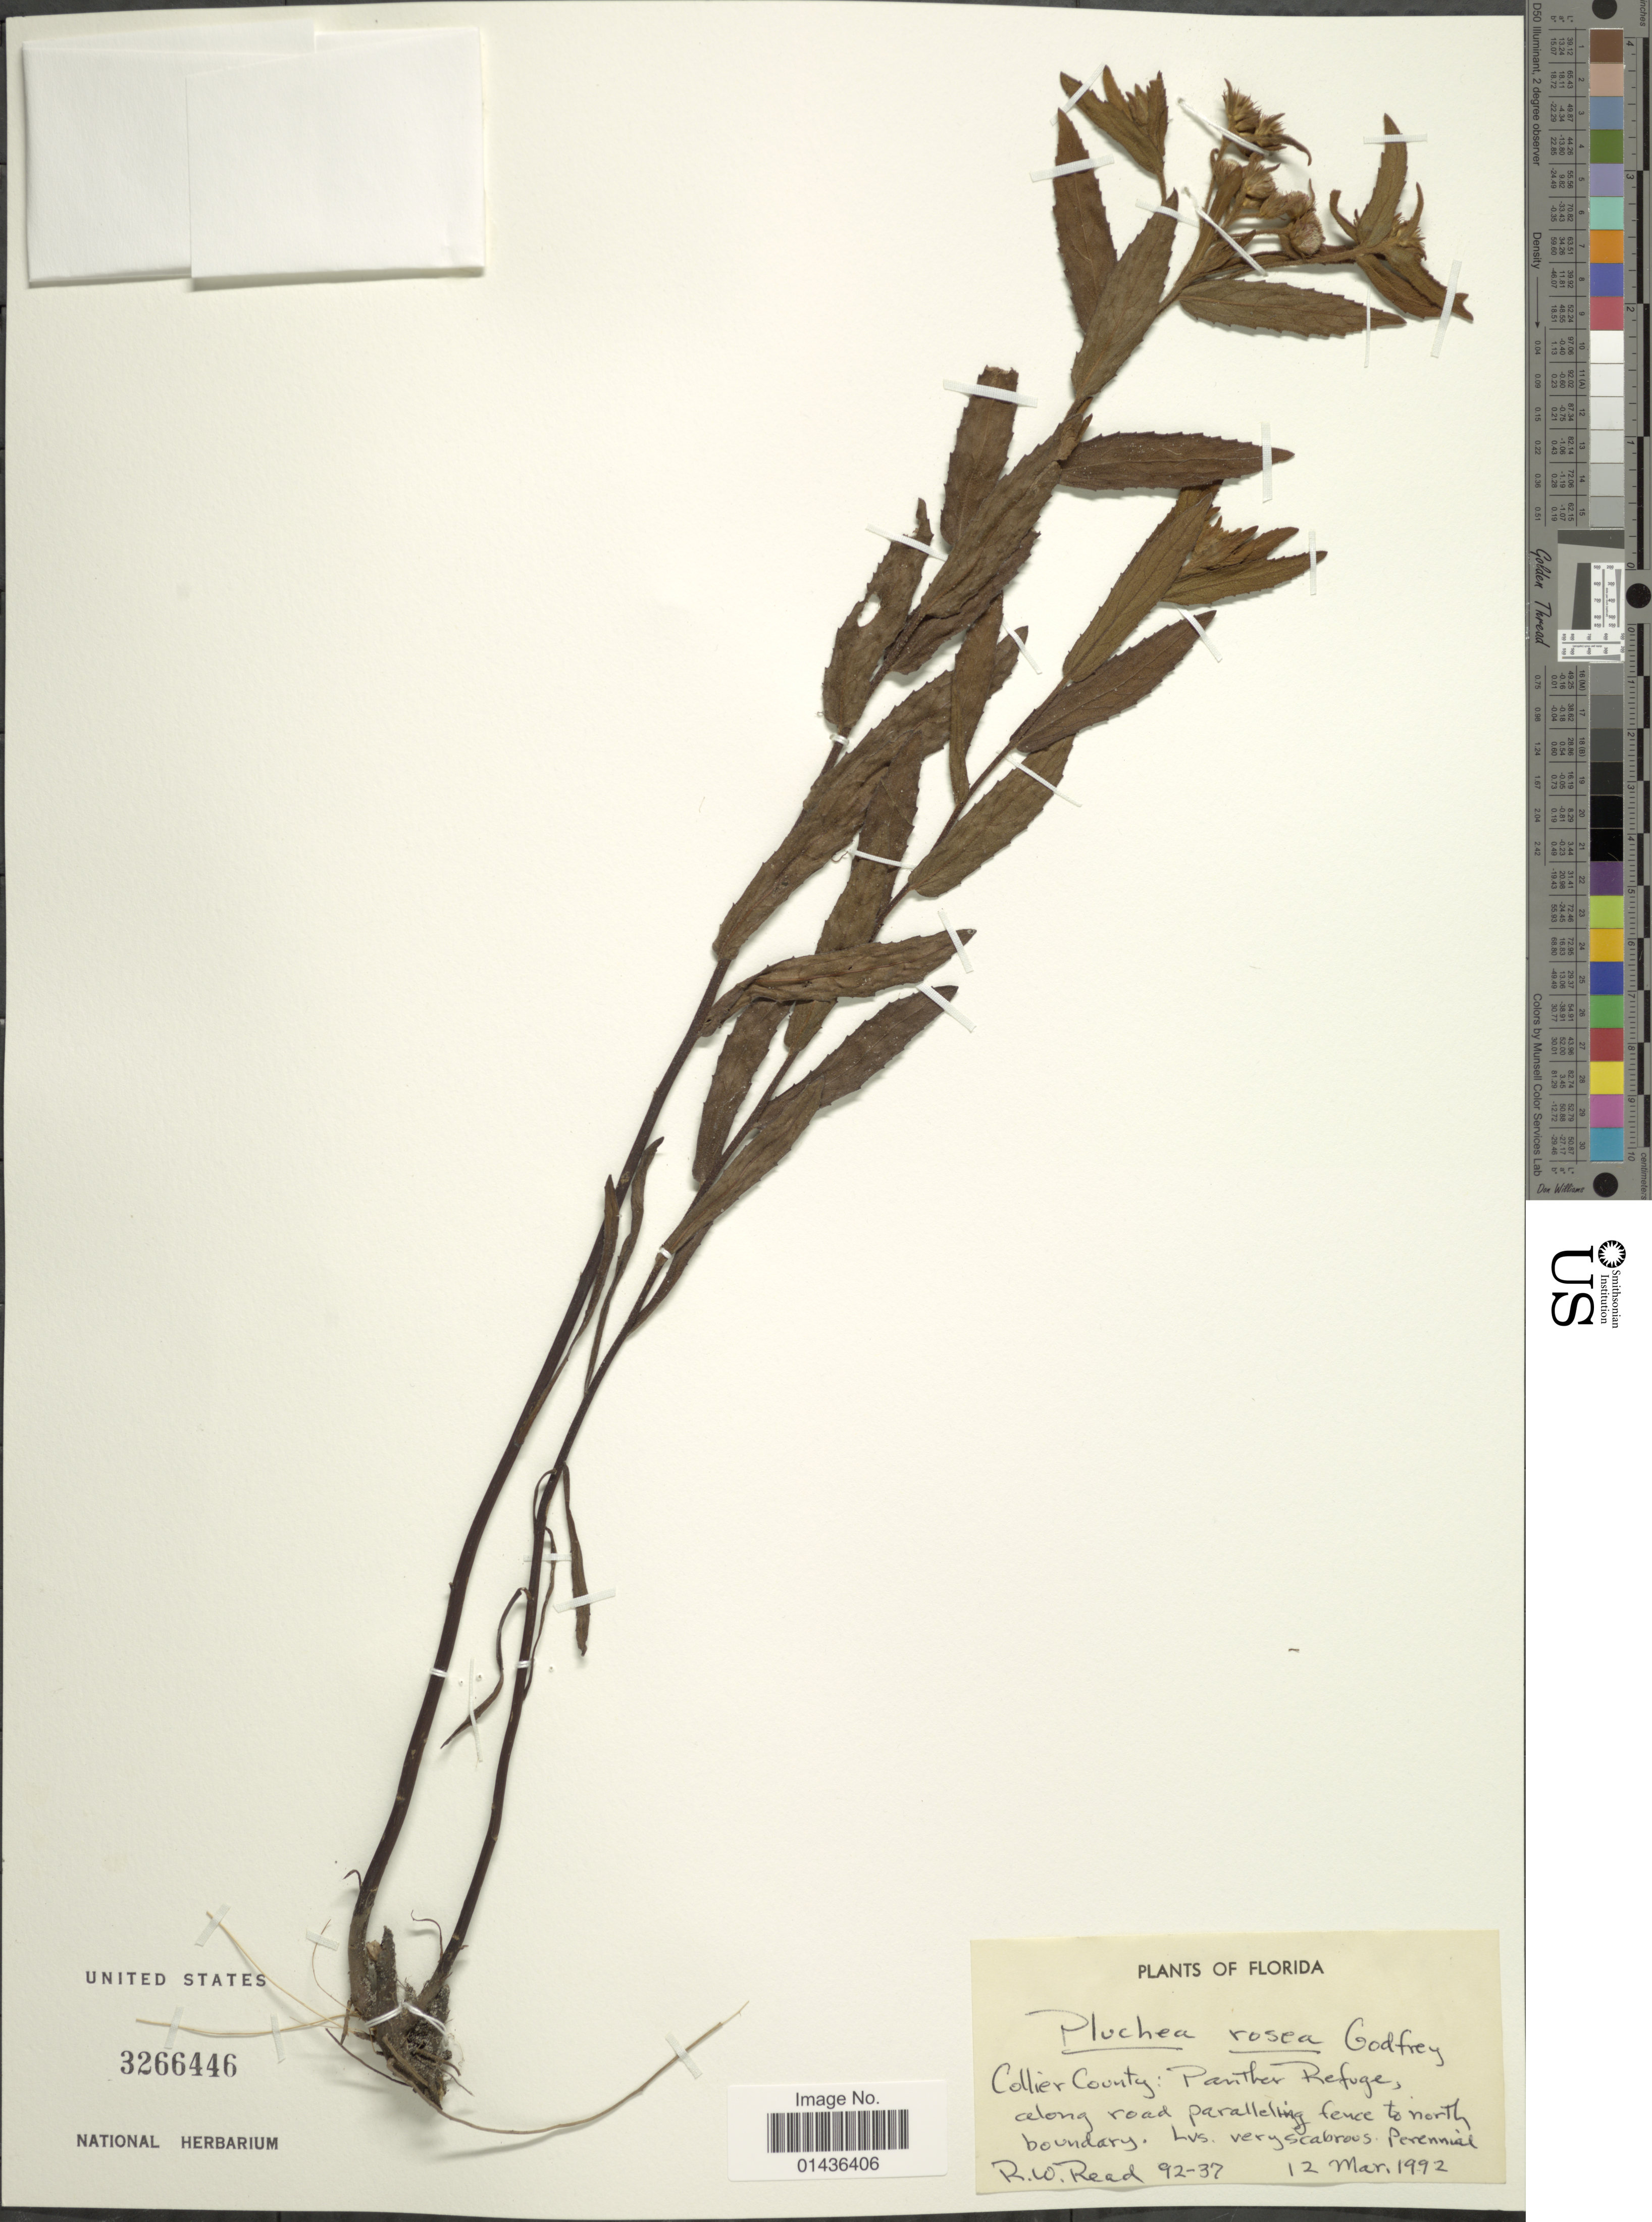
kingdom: Plantae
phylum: Tracheophyta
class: Magnoliopsida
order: Asterales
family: Asteraceae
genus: Pluchea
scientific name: Pluchea rosea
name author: R.K. Godfrey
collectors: R. W. Read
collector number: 92-37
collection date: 1992-03-12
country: United States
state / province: Florida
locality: Collier County, Panther Refuge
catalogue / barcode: US 3266446